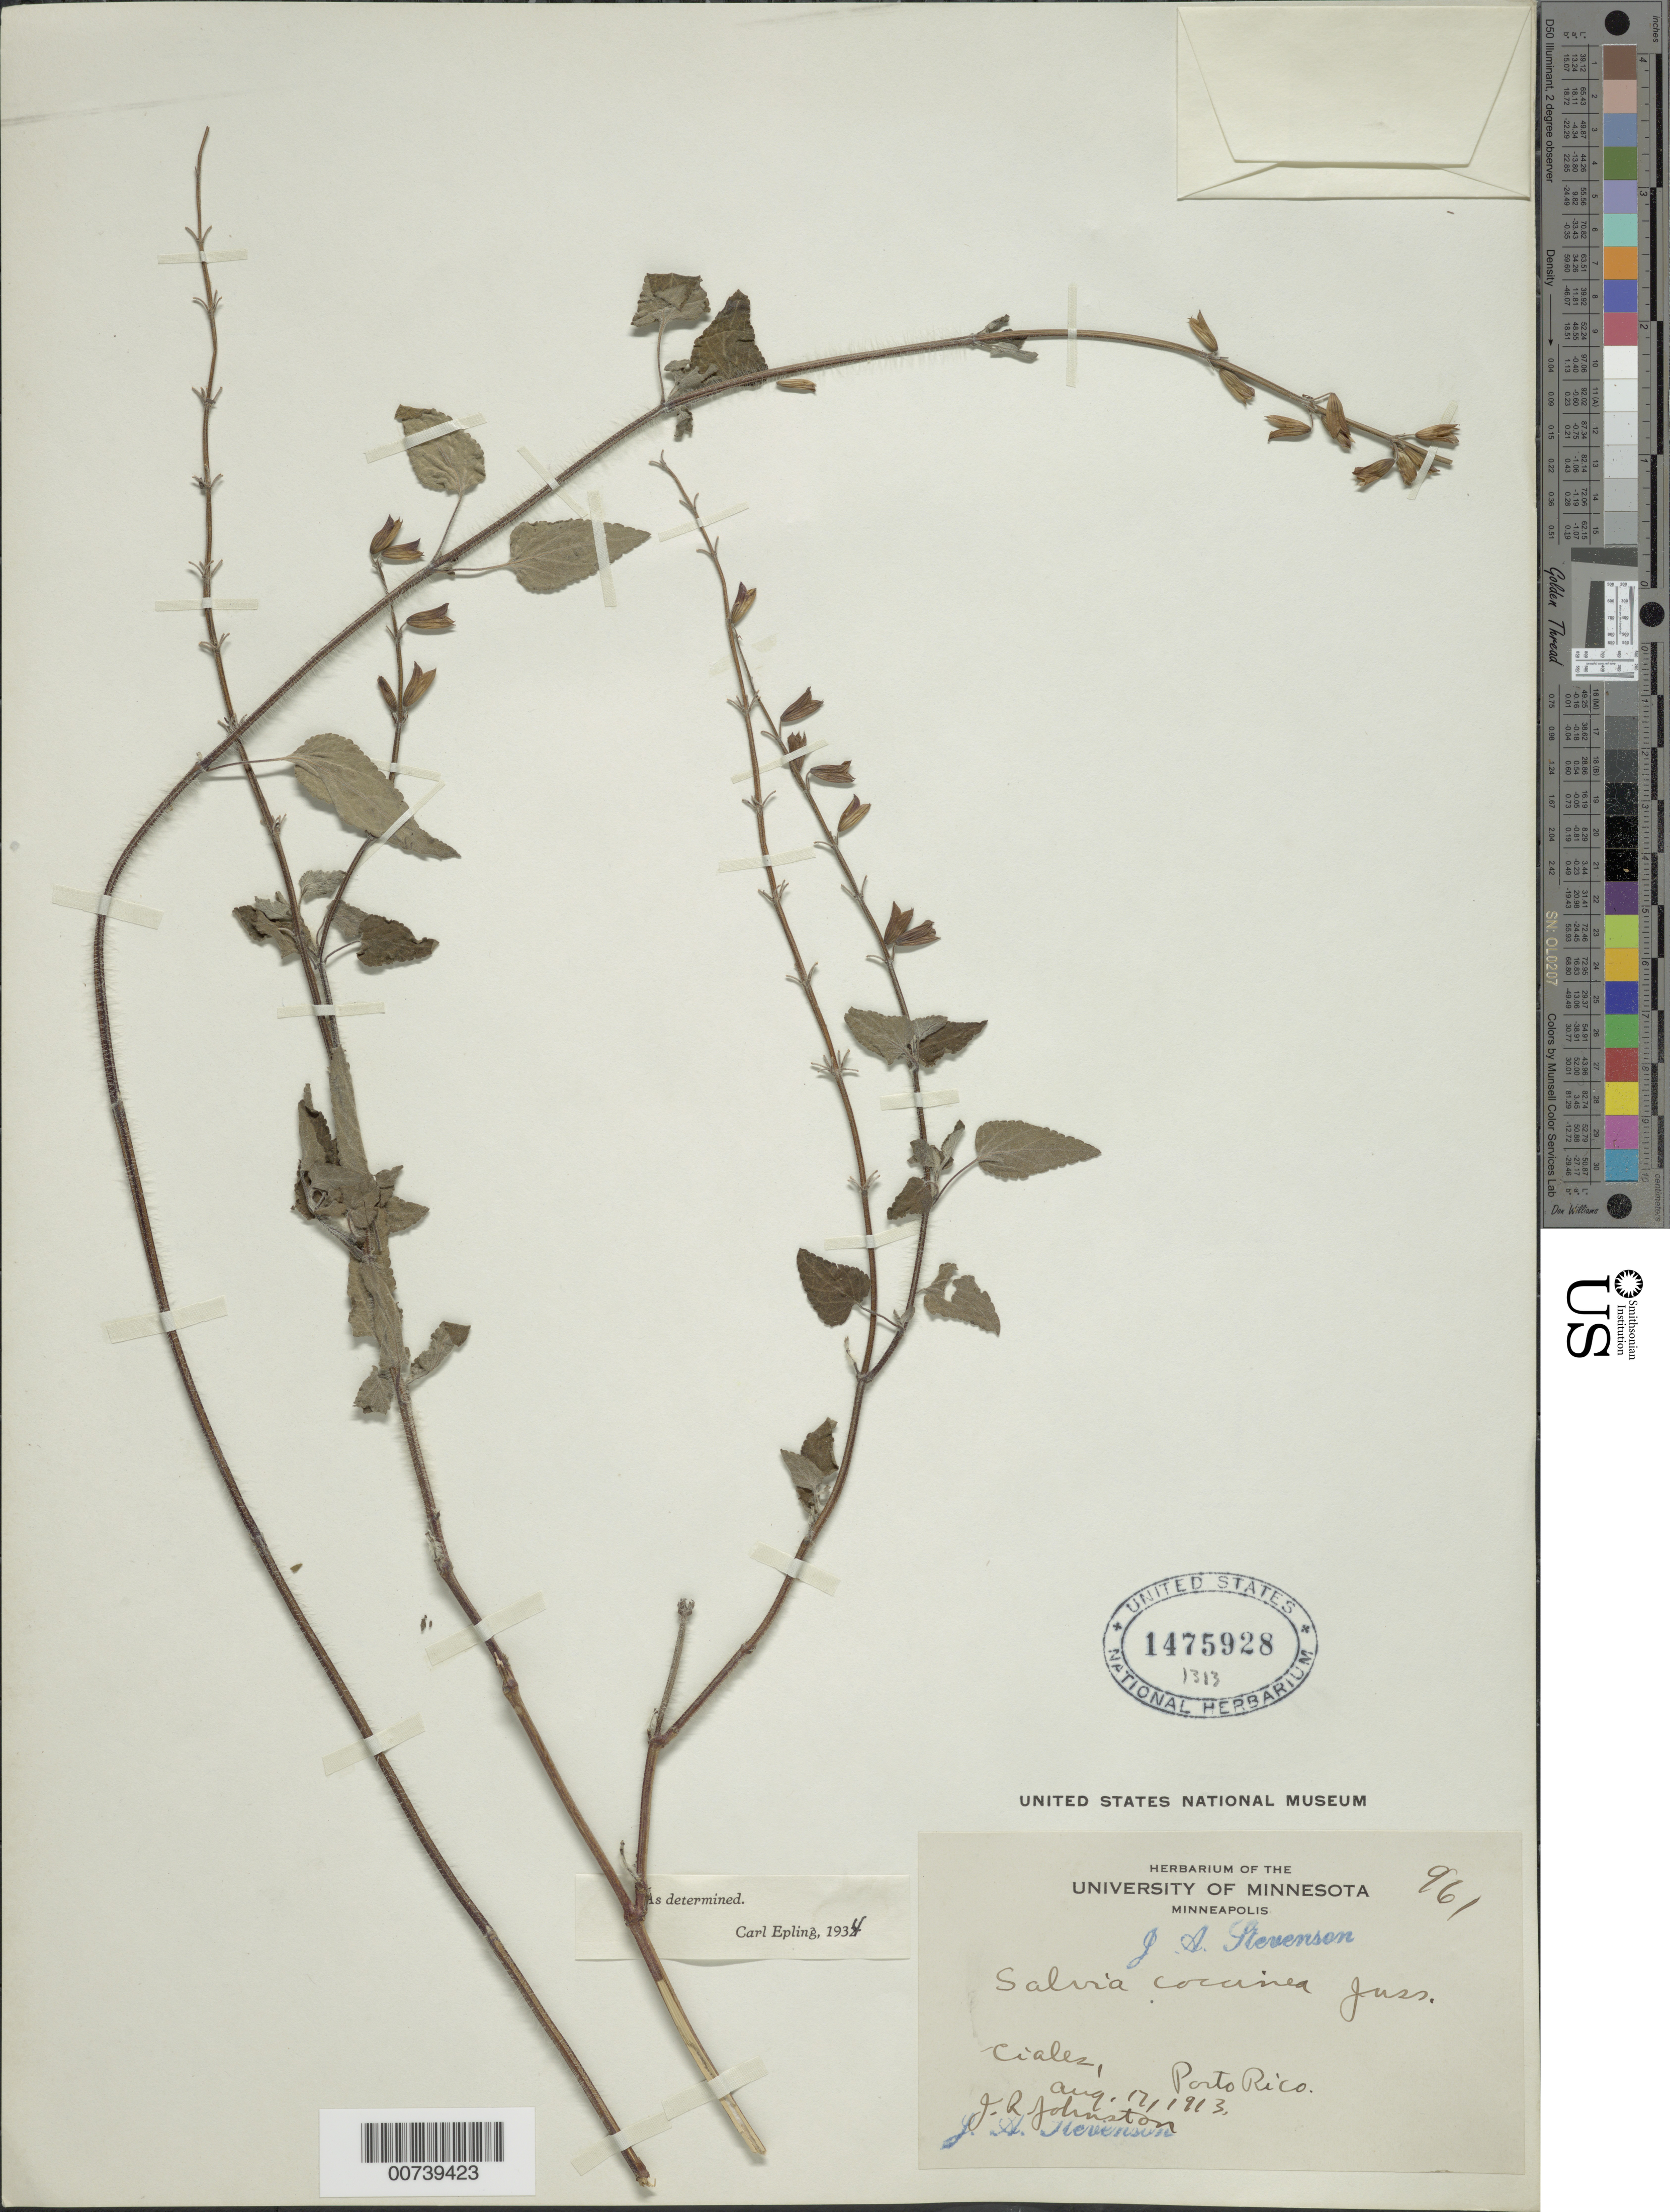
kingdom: Plantae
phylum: Tracheophyta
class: Magnoliopsida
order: Lamiales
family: Lamiaceae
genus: Salvia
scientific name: Salvia coccinea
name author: Buc'hoz ex Etl.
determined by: Epling, C. C.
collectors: J. Stevenson & J. Johnston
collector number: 961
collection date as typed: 17 Aug 1913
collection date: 1913-08-17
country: Puerto Rico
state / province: Ciales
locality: Ciales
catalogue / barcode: US 1475928